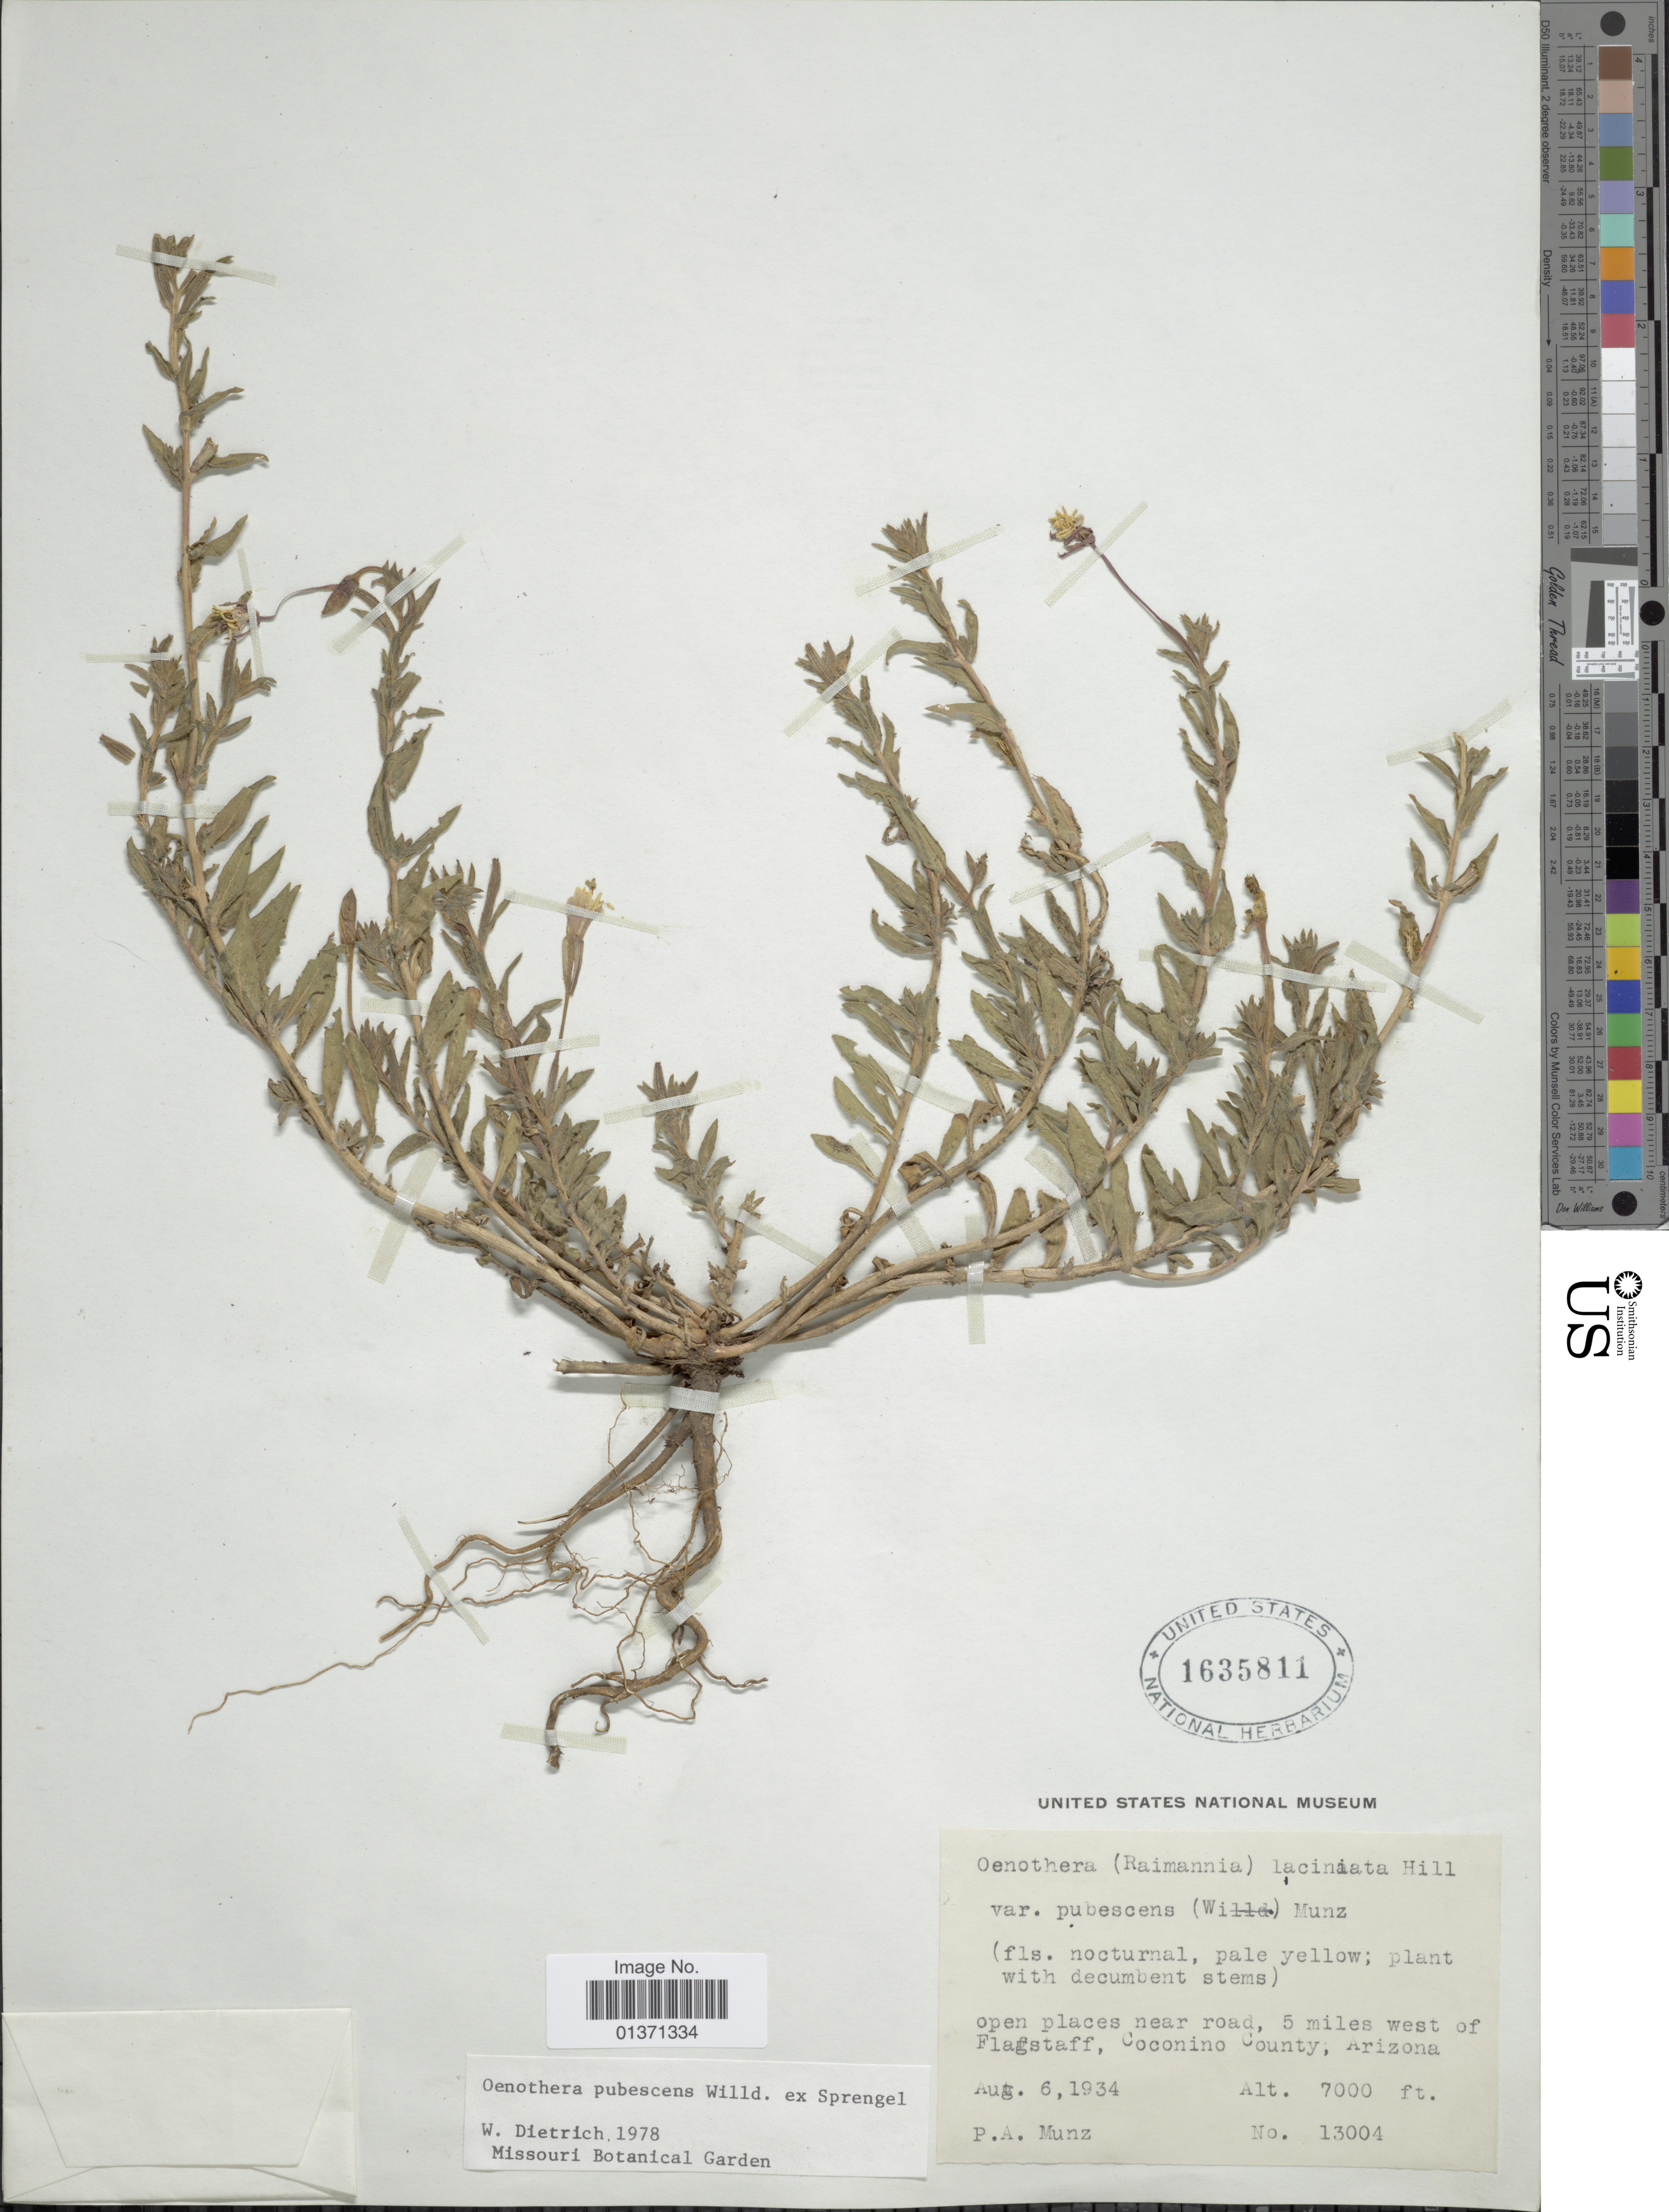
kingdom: Plantae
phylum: Tracheophyta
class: Magnoliopsida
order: Myrtales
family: Onagraceae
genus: Oenothera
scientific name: Oenothera pubescens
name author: Willd. ex Spreng.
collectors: P. A. Munz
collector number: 13004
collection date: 1934-08-06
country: United States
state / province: Arizona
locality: Open places near road, 5 miles west of Flagstaff, Coconino County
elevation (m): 2134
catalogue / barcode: US 1635811